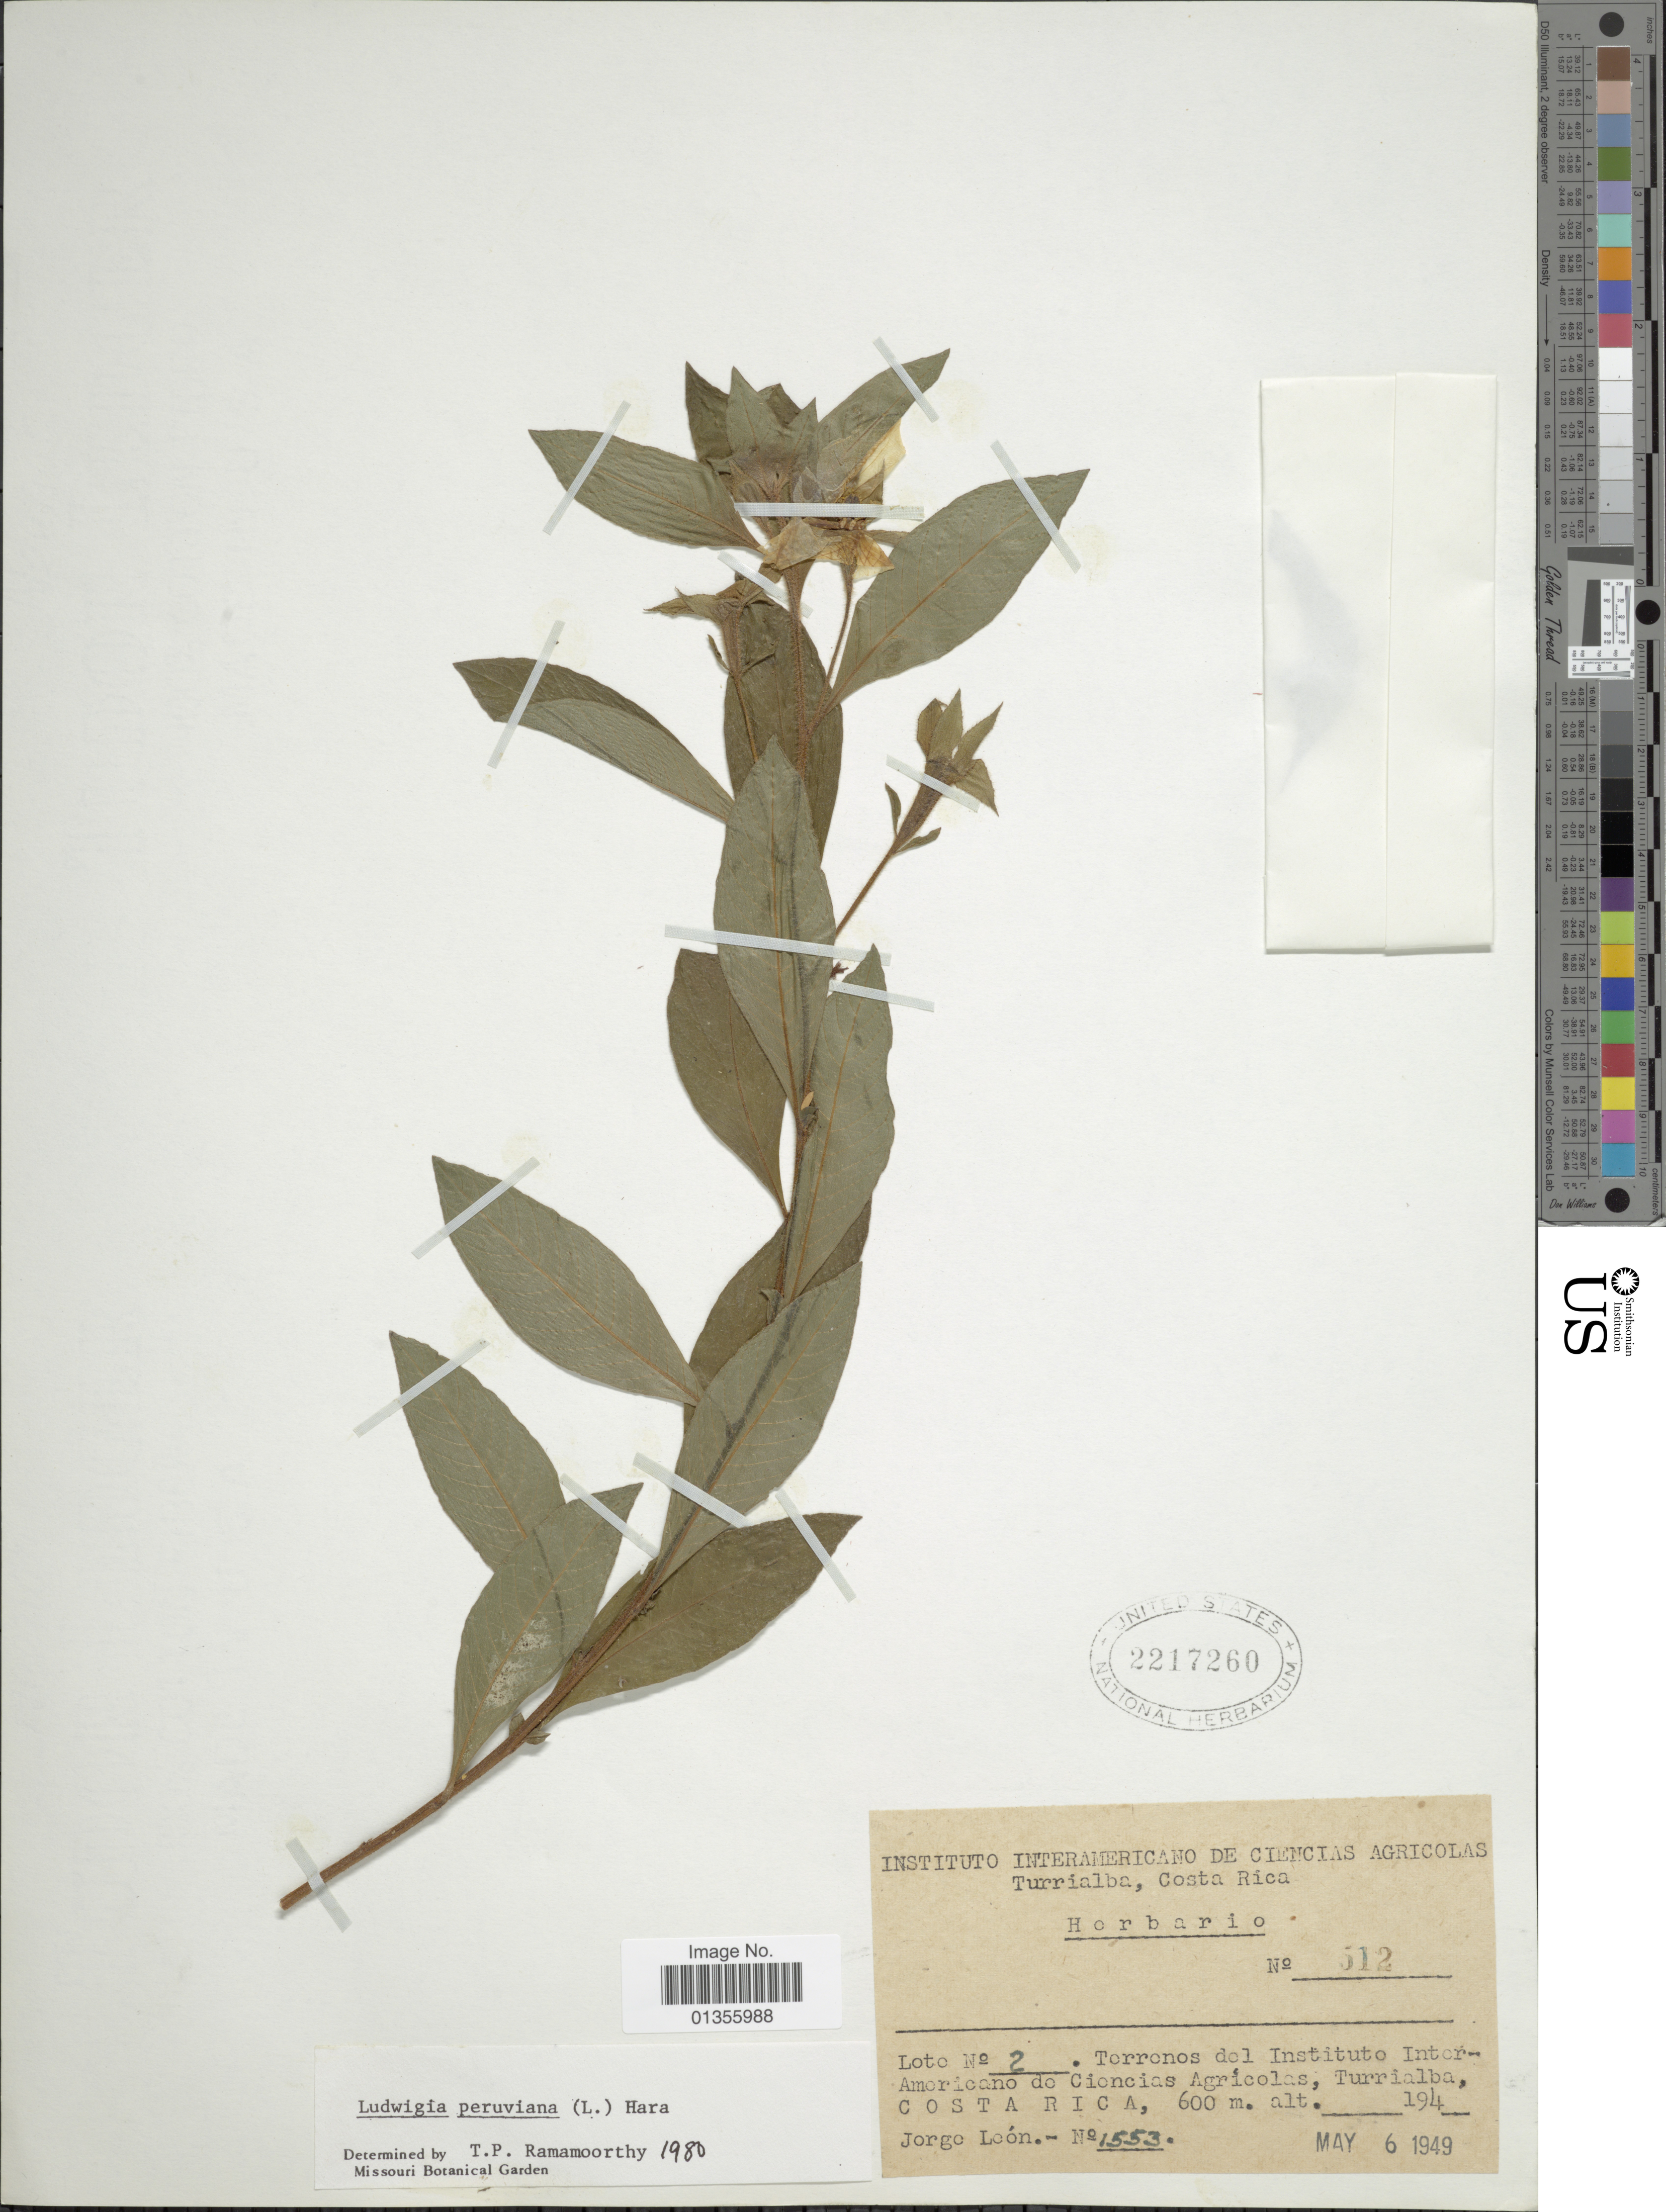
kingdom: Plantae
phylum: Tracheophyta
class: Magnoliopsida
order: Myrtales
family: Onagraceae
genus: Ludwigia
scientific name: Ludwigia peruviana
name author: (L.) H. Hara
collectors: J. León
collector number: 1553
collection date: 1949-05-06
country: Costa Rica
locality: Terrenos del Instituto Inter-Americano de Ciencias Agricolas, Turrialba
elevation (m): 600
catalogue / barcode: US 2217260